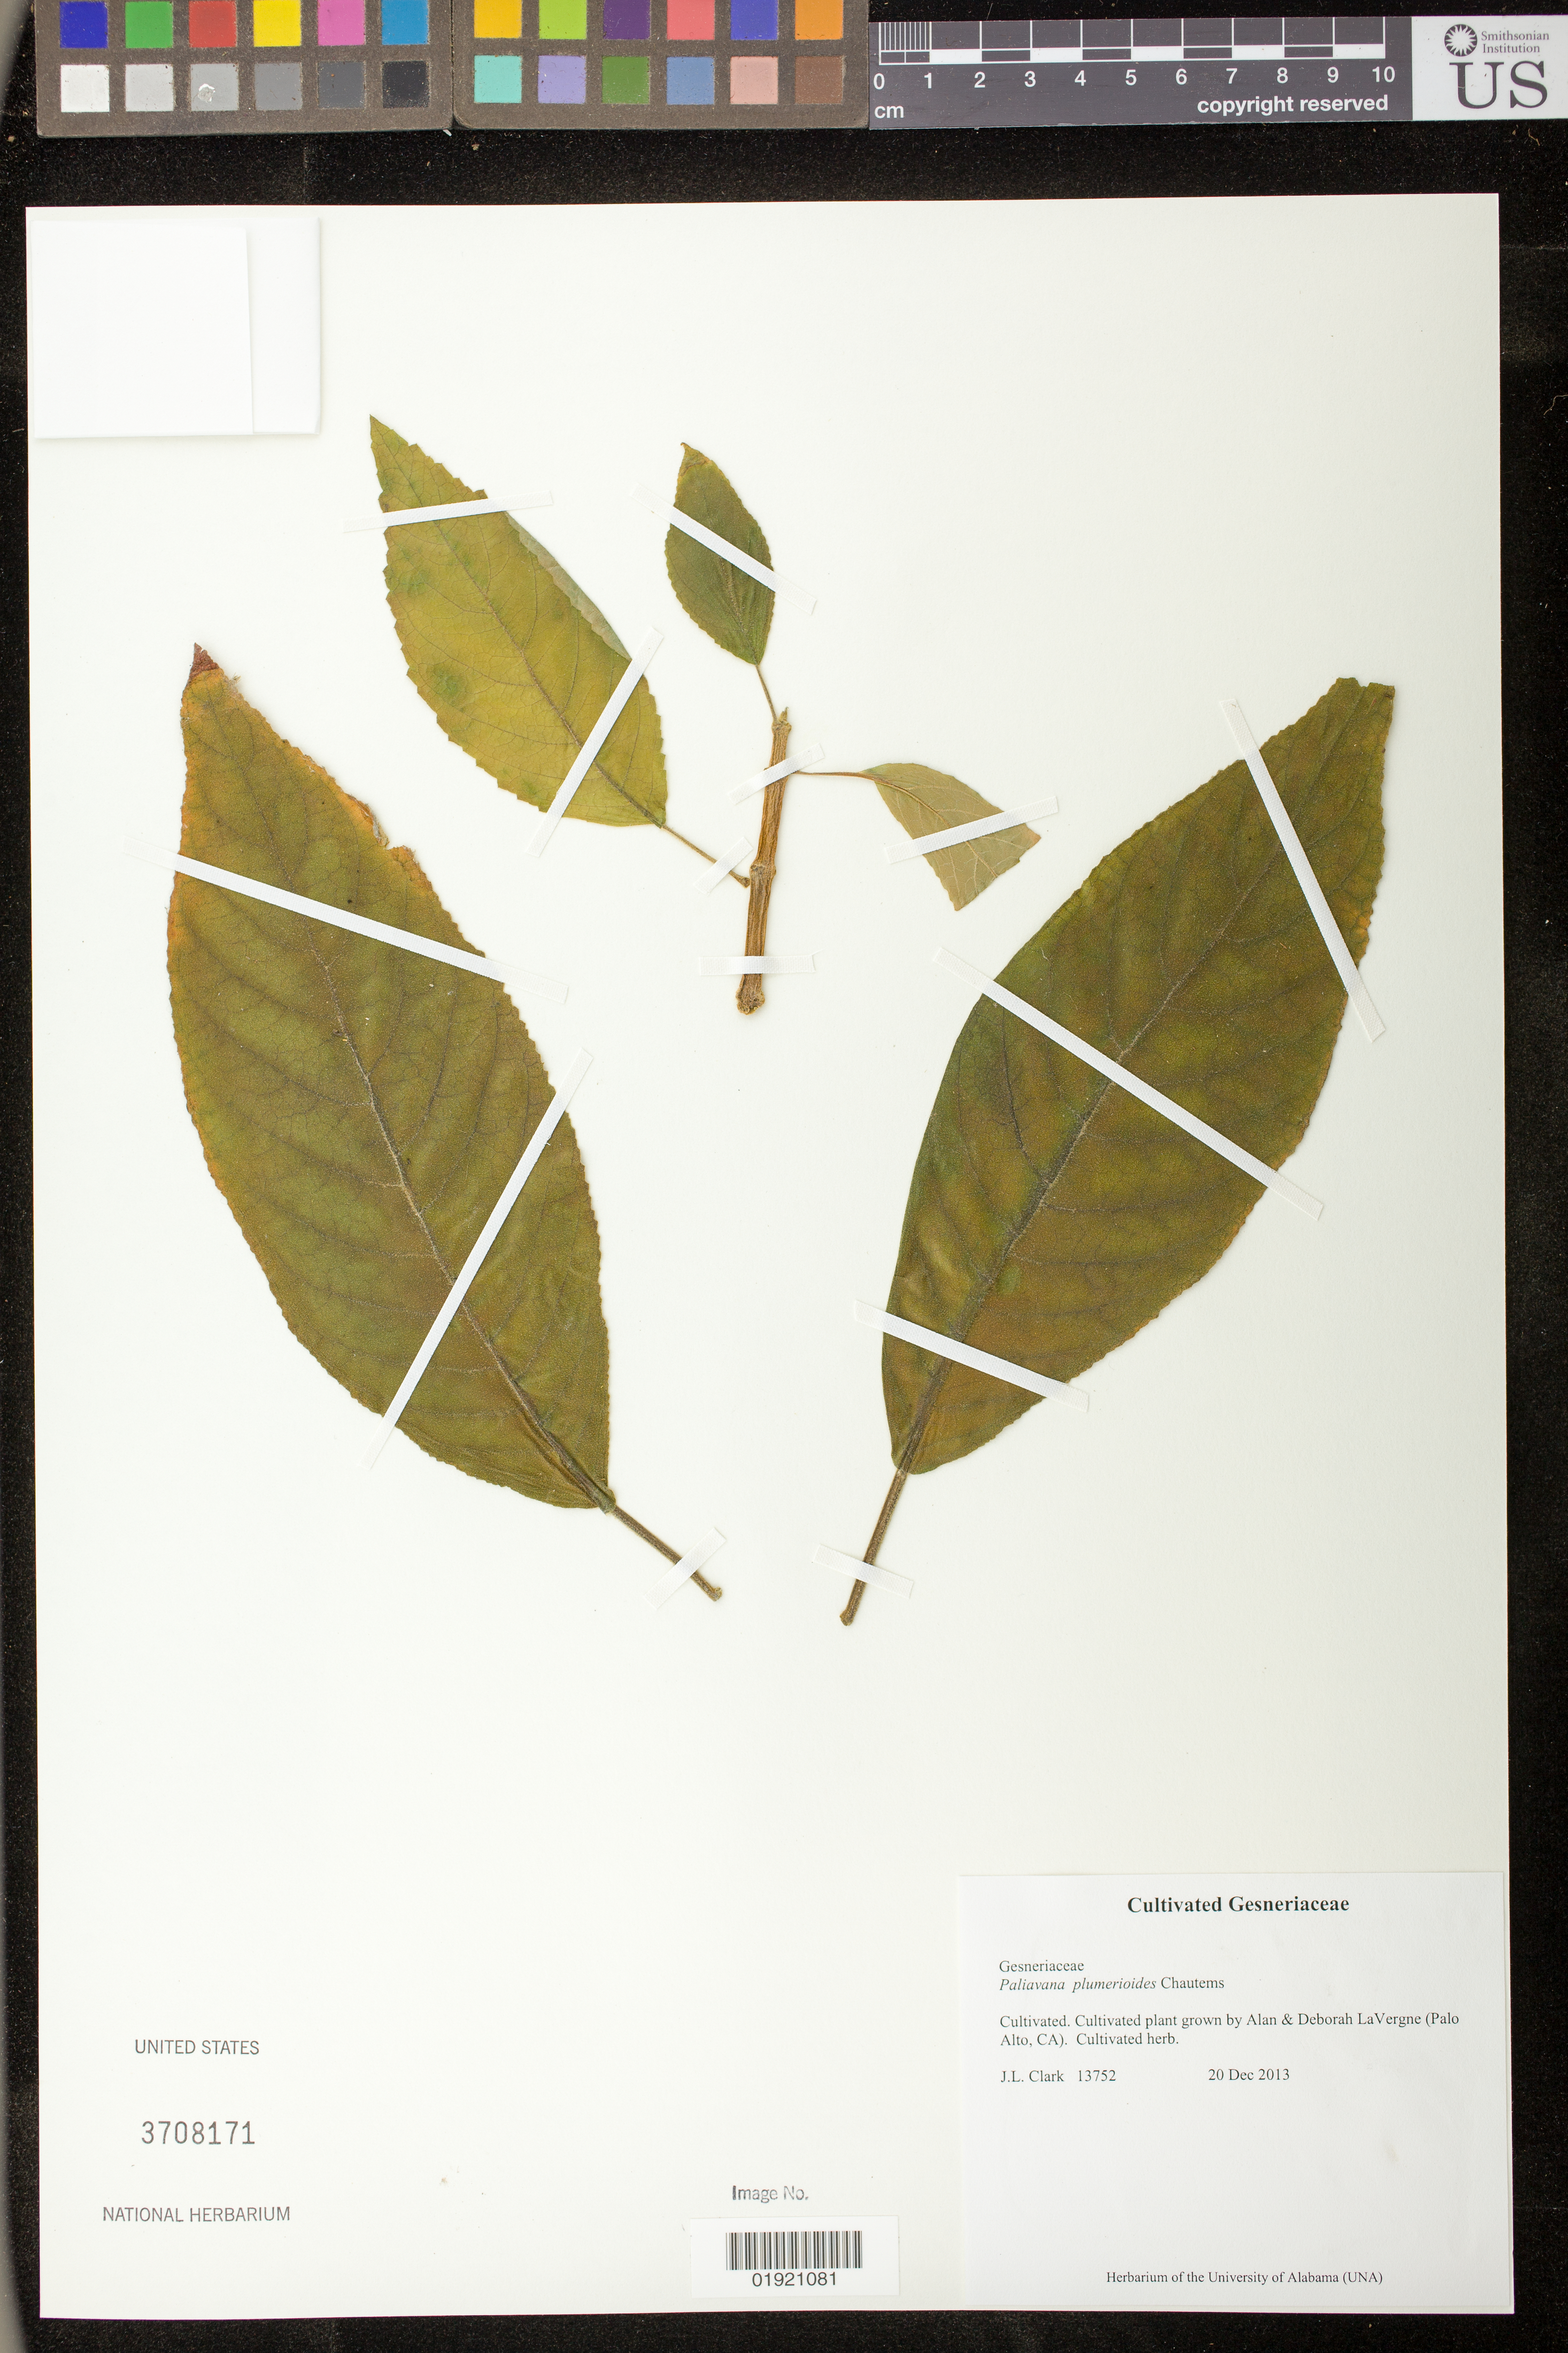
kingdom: Plantae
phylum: Tracheophyta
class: Magnoliopsida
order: Lamiales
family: Gesneriaceae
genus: Paliavana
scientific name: Paliavana plumerioides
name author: Chautems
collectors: J. L. Clark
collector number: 13752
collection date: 2013-12-20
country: United States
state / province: California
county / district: Santa Clara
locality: Cultivated plant grown by Alan and Deborah LaVergne (Palo Alto, CA).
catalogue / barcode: US 3708171